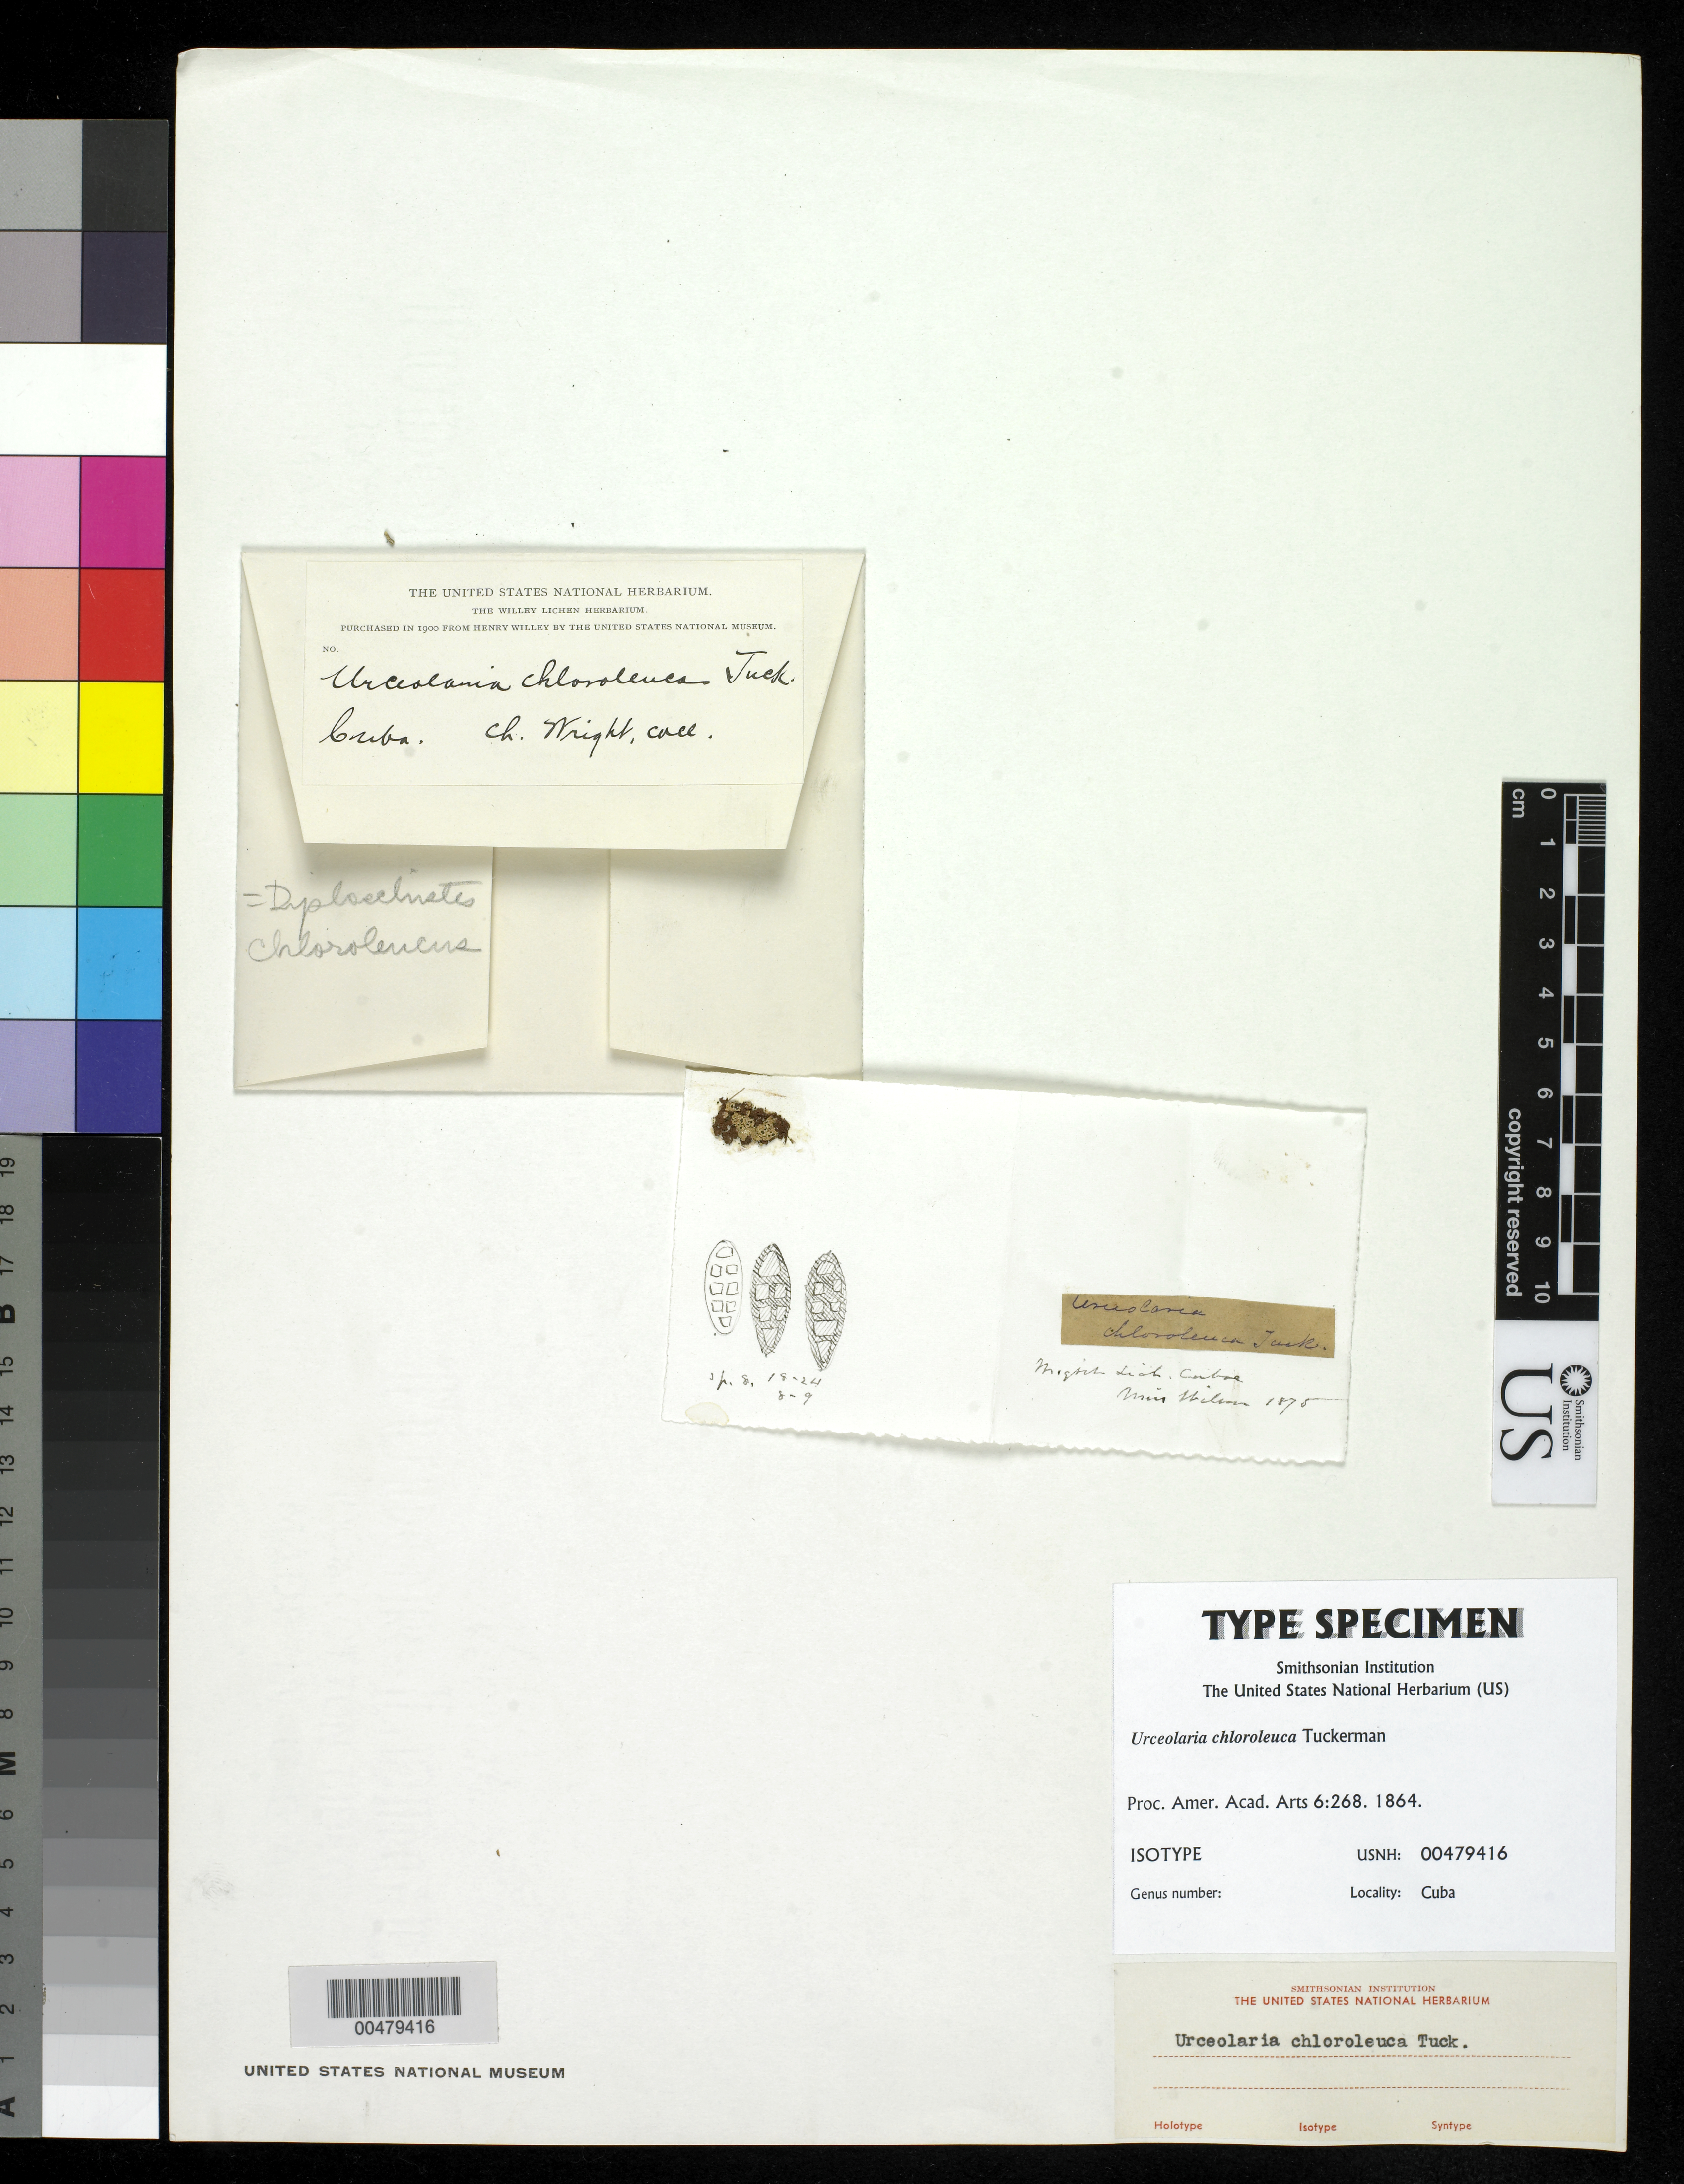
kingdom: Plantae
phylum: Tracheophyta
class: Magnoliopsida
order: Lamiales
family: Gesneriaceae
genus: Urceolaria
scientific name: Urceolaria chloroleuca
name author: Tuck.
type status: Isotype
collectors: C. Wright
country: Cuba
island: Greater Antilles